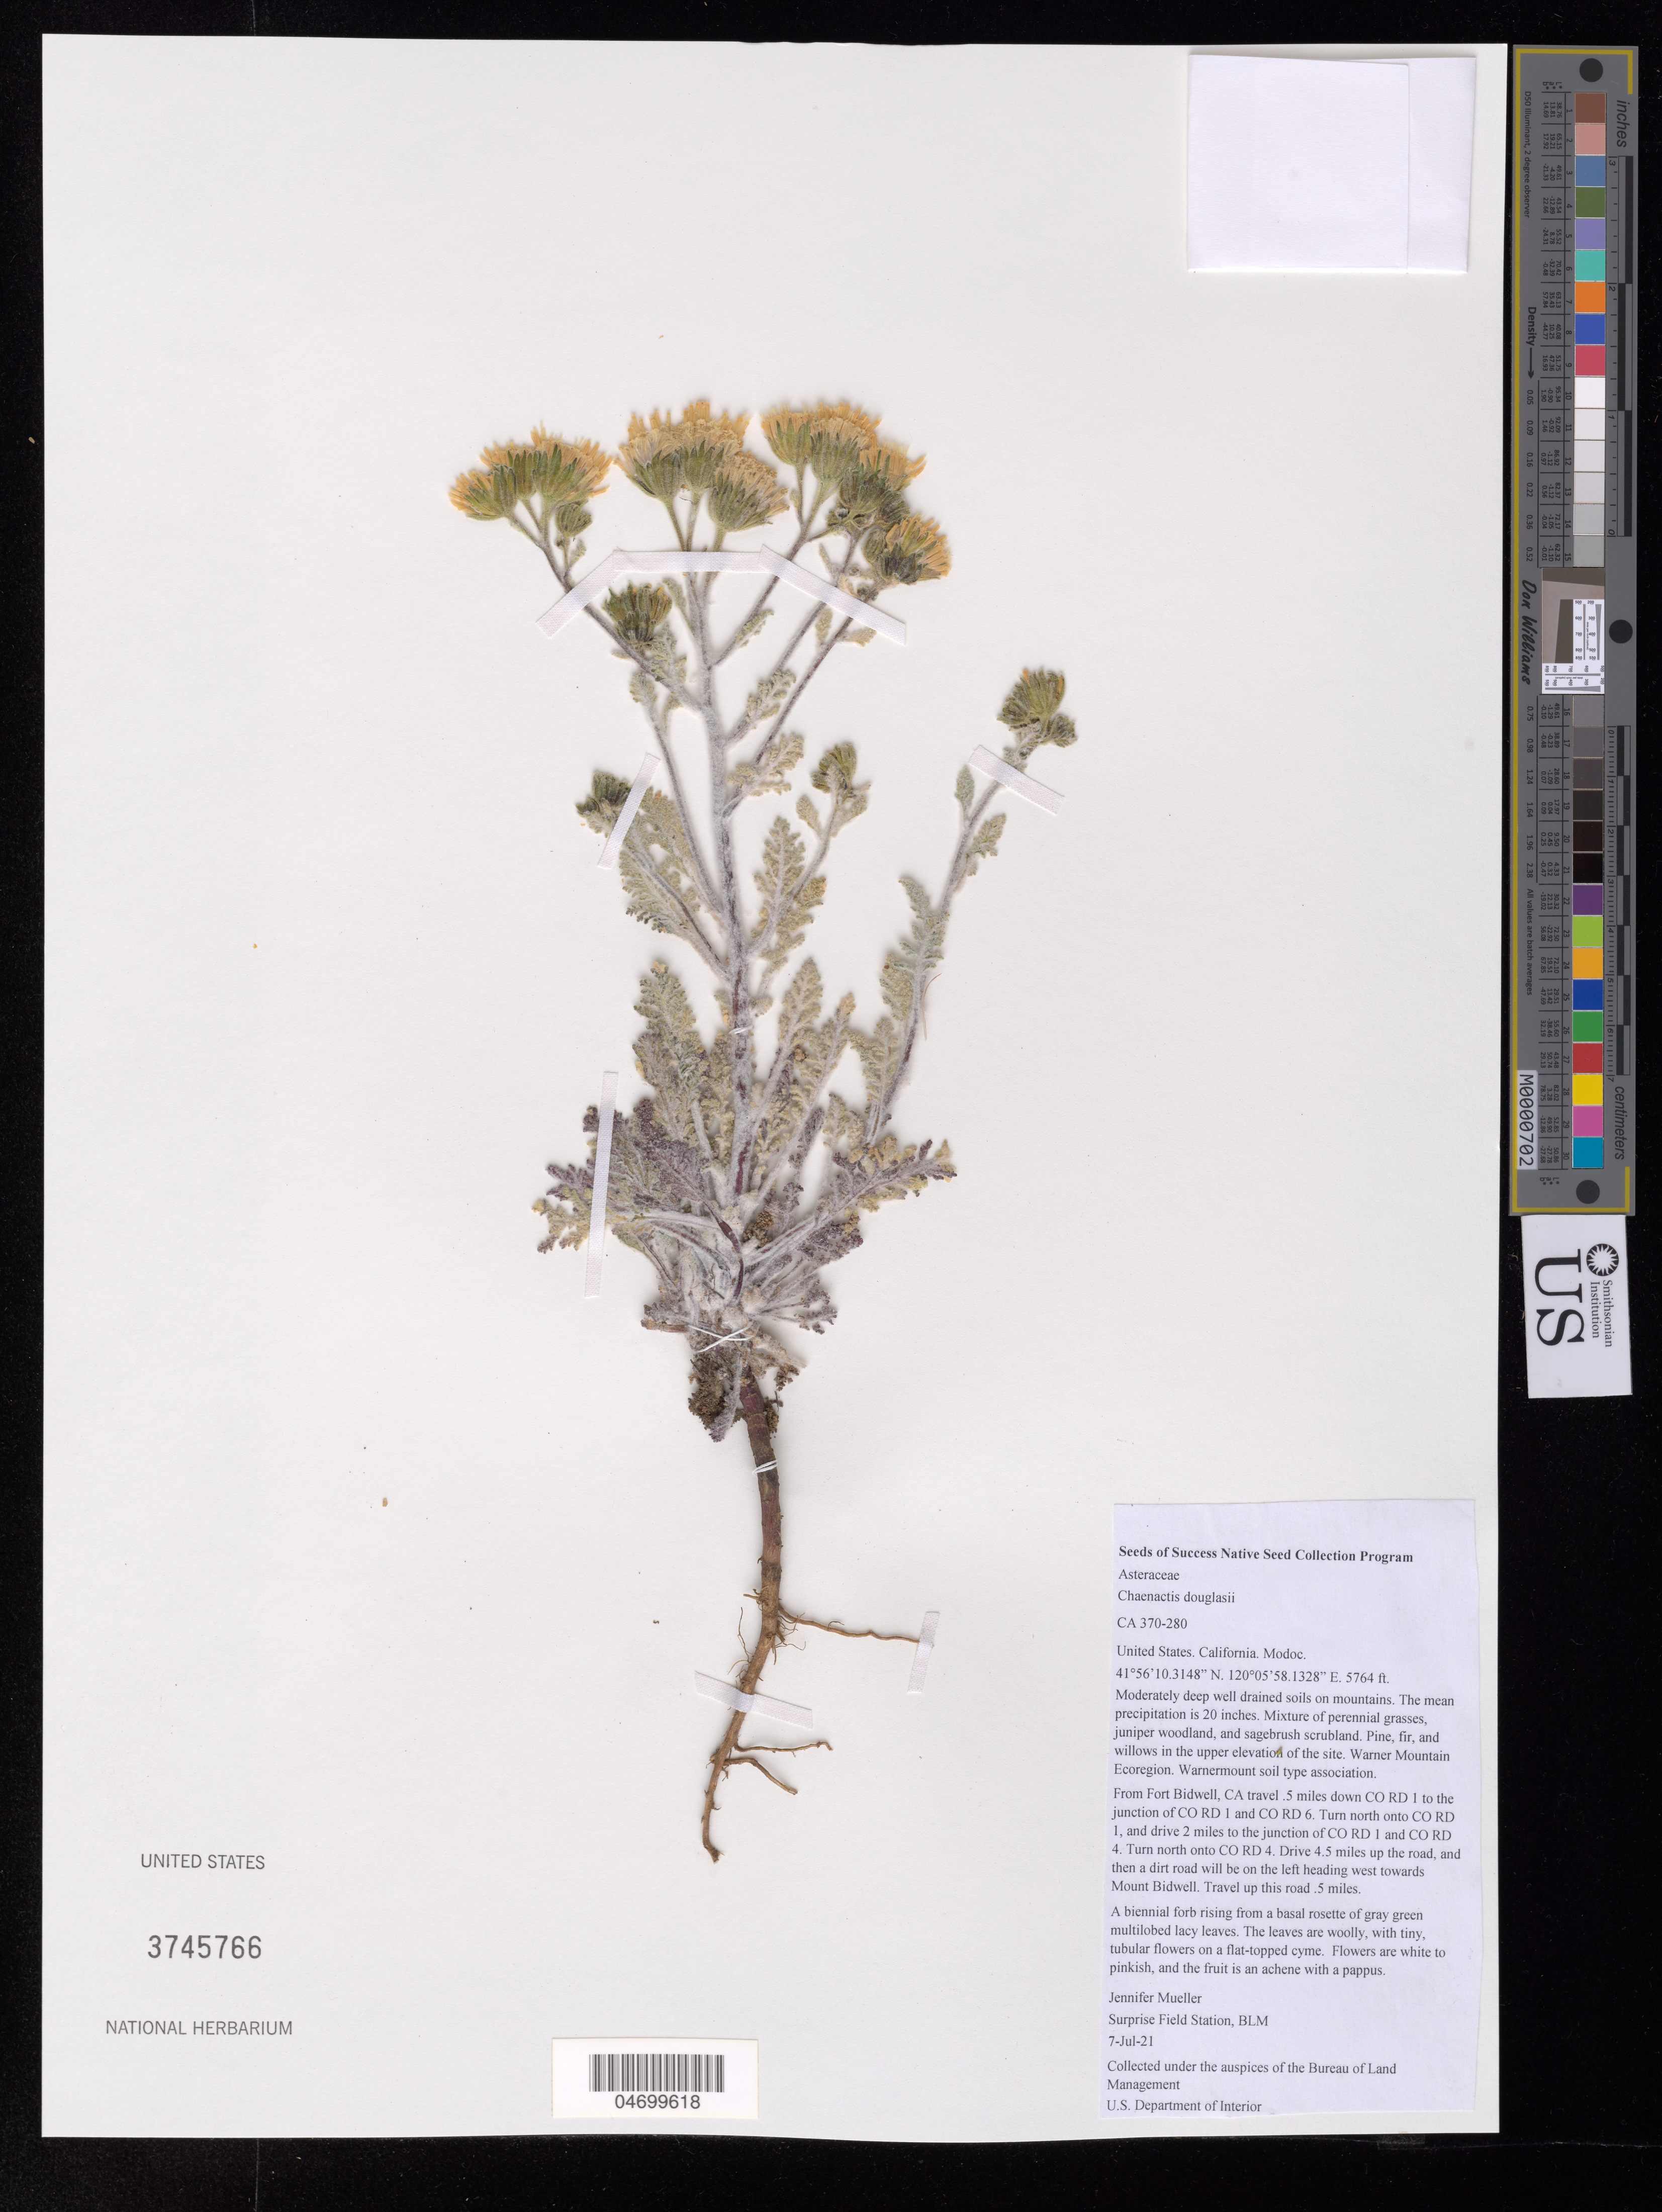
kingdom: Plantae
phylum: Tracheophyta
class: Magnoliopsida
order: Asterales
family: Asteraceae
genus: Chaenactis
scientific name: Chaenactis douglasii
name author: Hook. & Arn.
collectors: J. Mueller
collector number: CA370-280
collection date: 2021-07-07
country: United States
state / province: California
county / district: Modoc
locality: Near Mount Bidwell.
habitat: Moderately deep well drained soils on mountains. Mixture of perennial grasses, juniper woodland, and sagebrush scrubland. Pine, fir, and willows in upper elevation. Warner Mountain Ecoregion. Warnermount soil type association.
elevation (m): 1757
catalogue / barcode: US 3745766